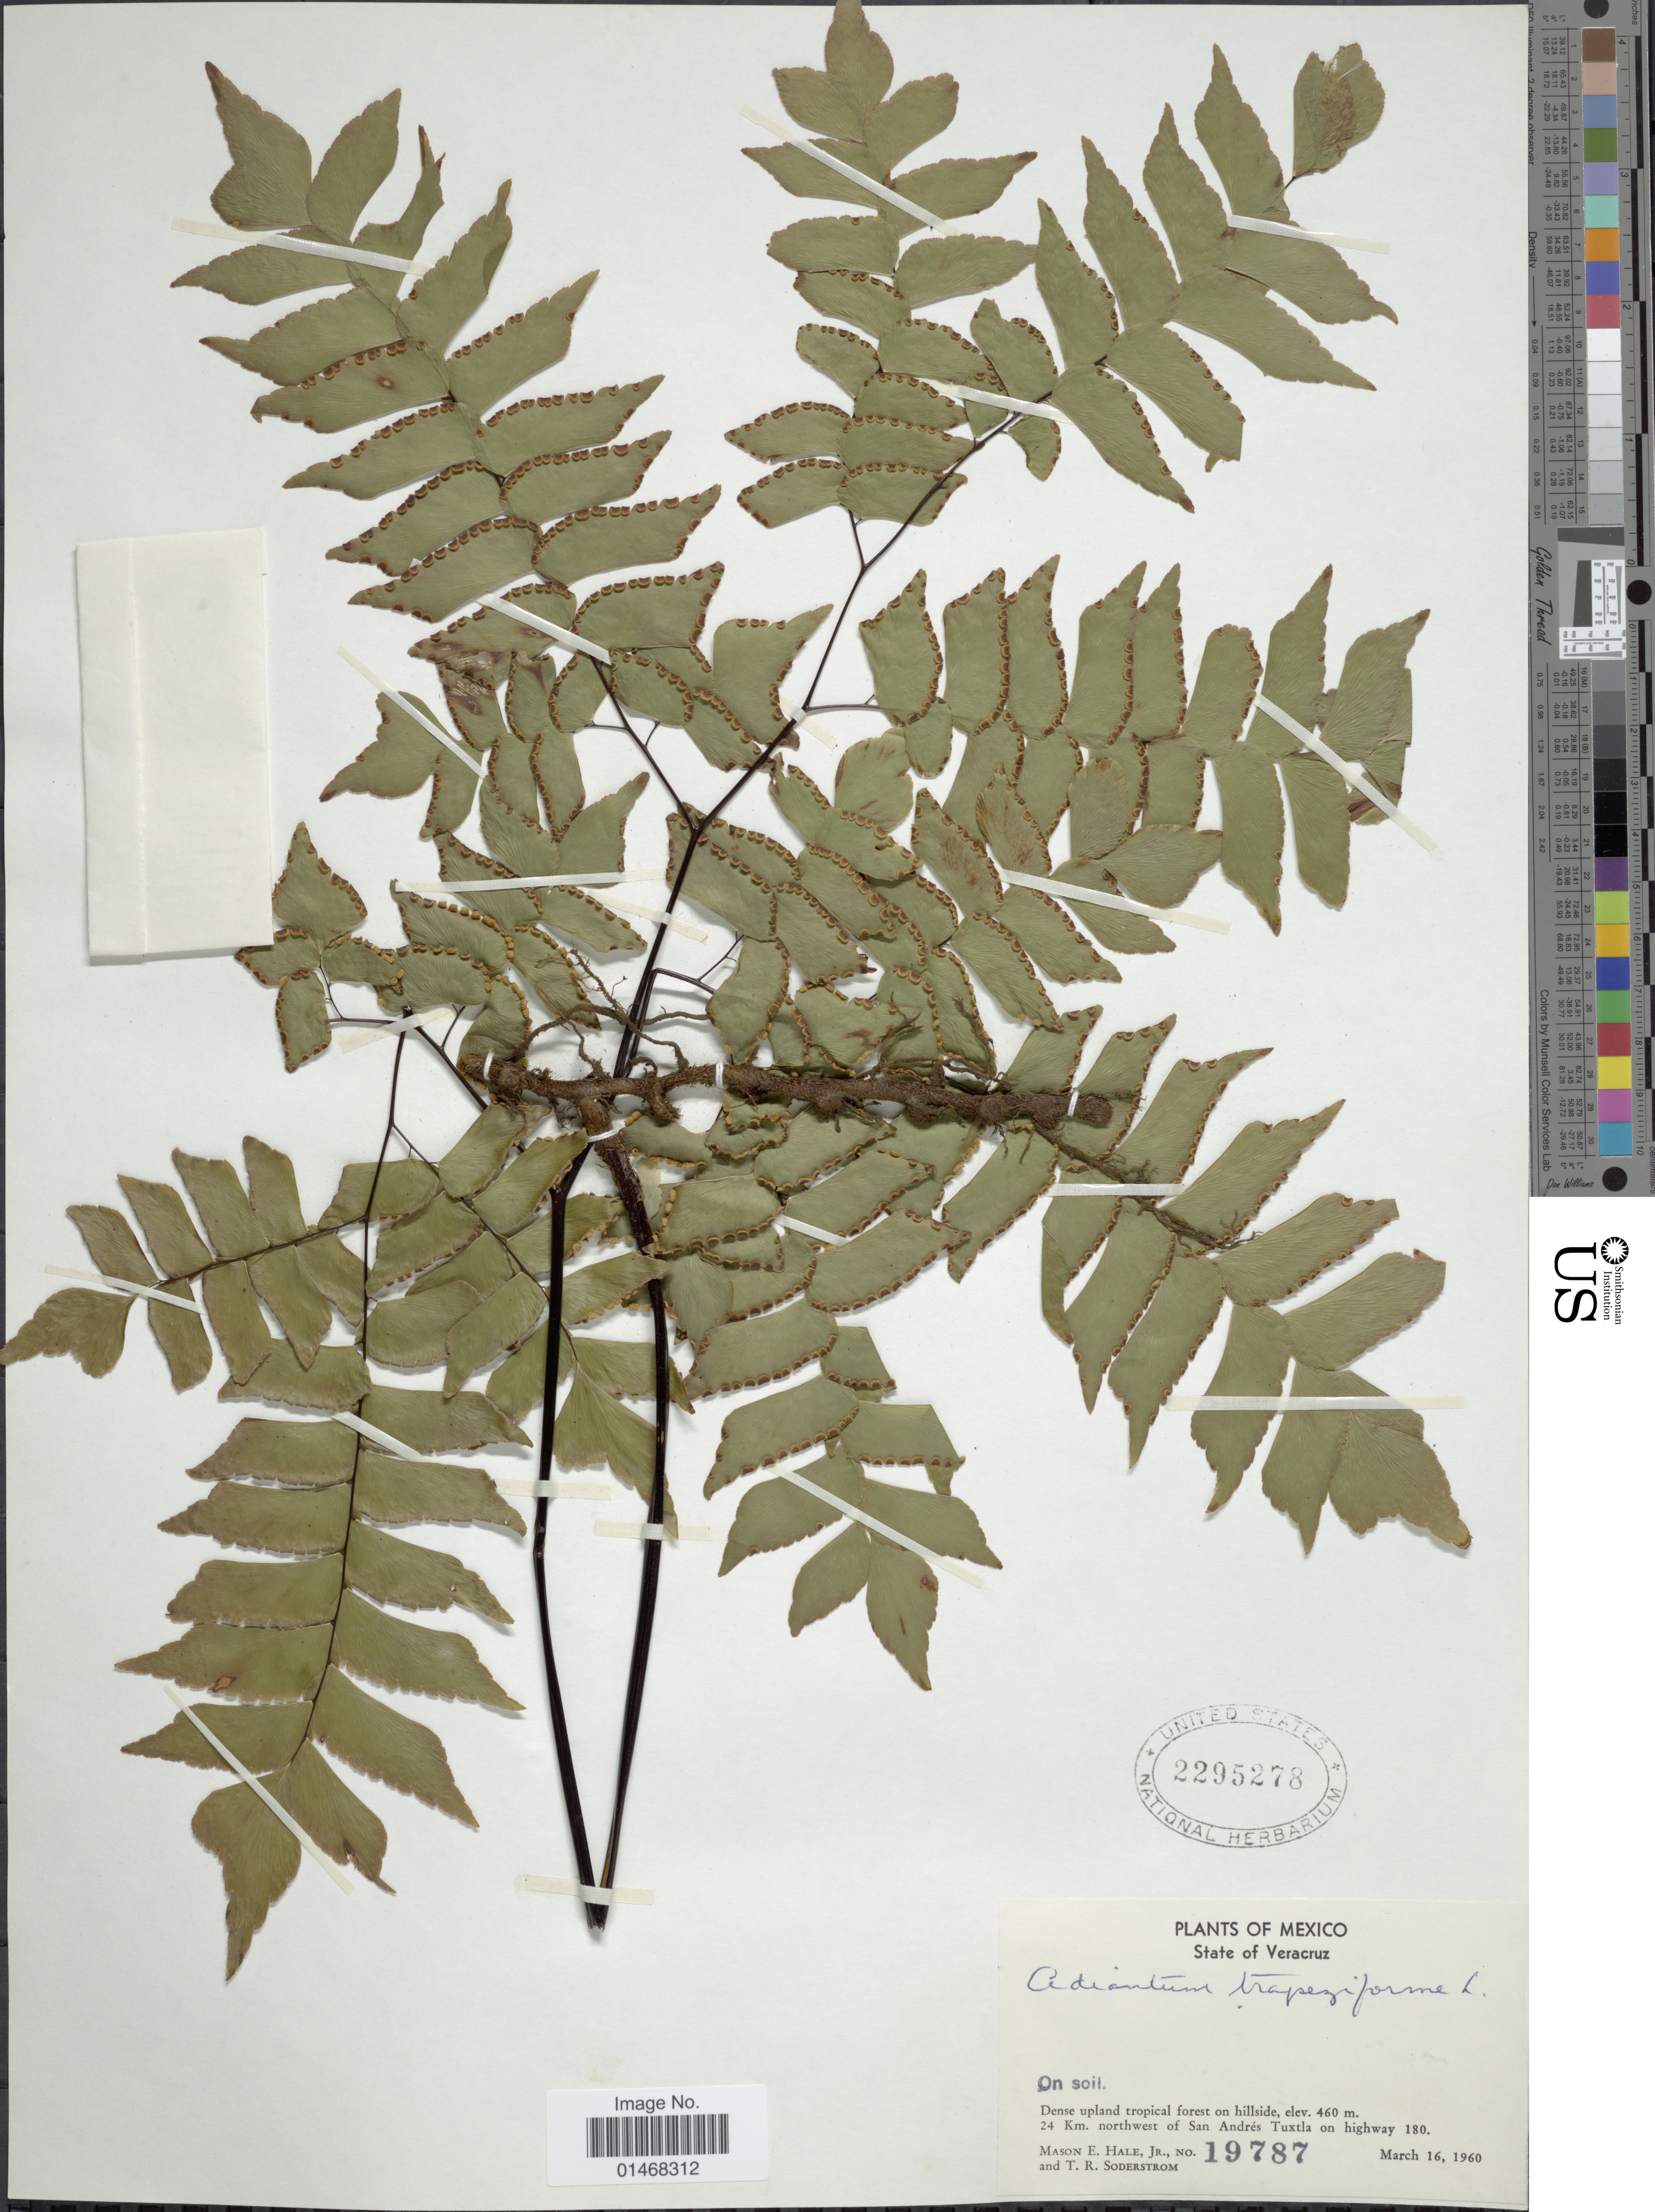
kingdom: Plantae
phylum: Tracheophyta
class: Polypodiopsida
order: Polypodiales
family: Pteridaceae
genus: Adiantum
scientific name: Adiantum trapeziforme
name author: L.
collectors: M. Hale & T. R. Soderstrom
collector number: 19787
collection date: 1960-03-16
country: Mexico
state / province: Veracruz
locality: State of vera Cruz, 24 Km. northwest of San Andrés Tuxtla on highway 180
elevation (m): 460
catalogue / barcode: US 2295278